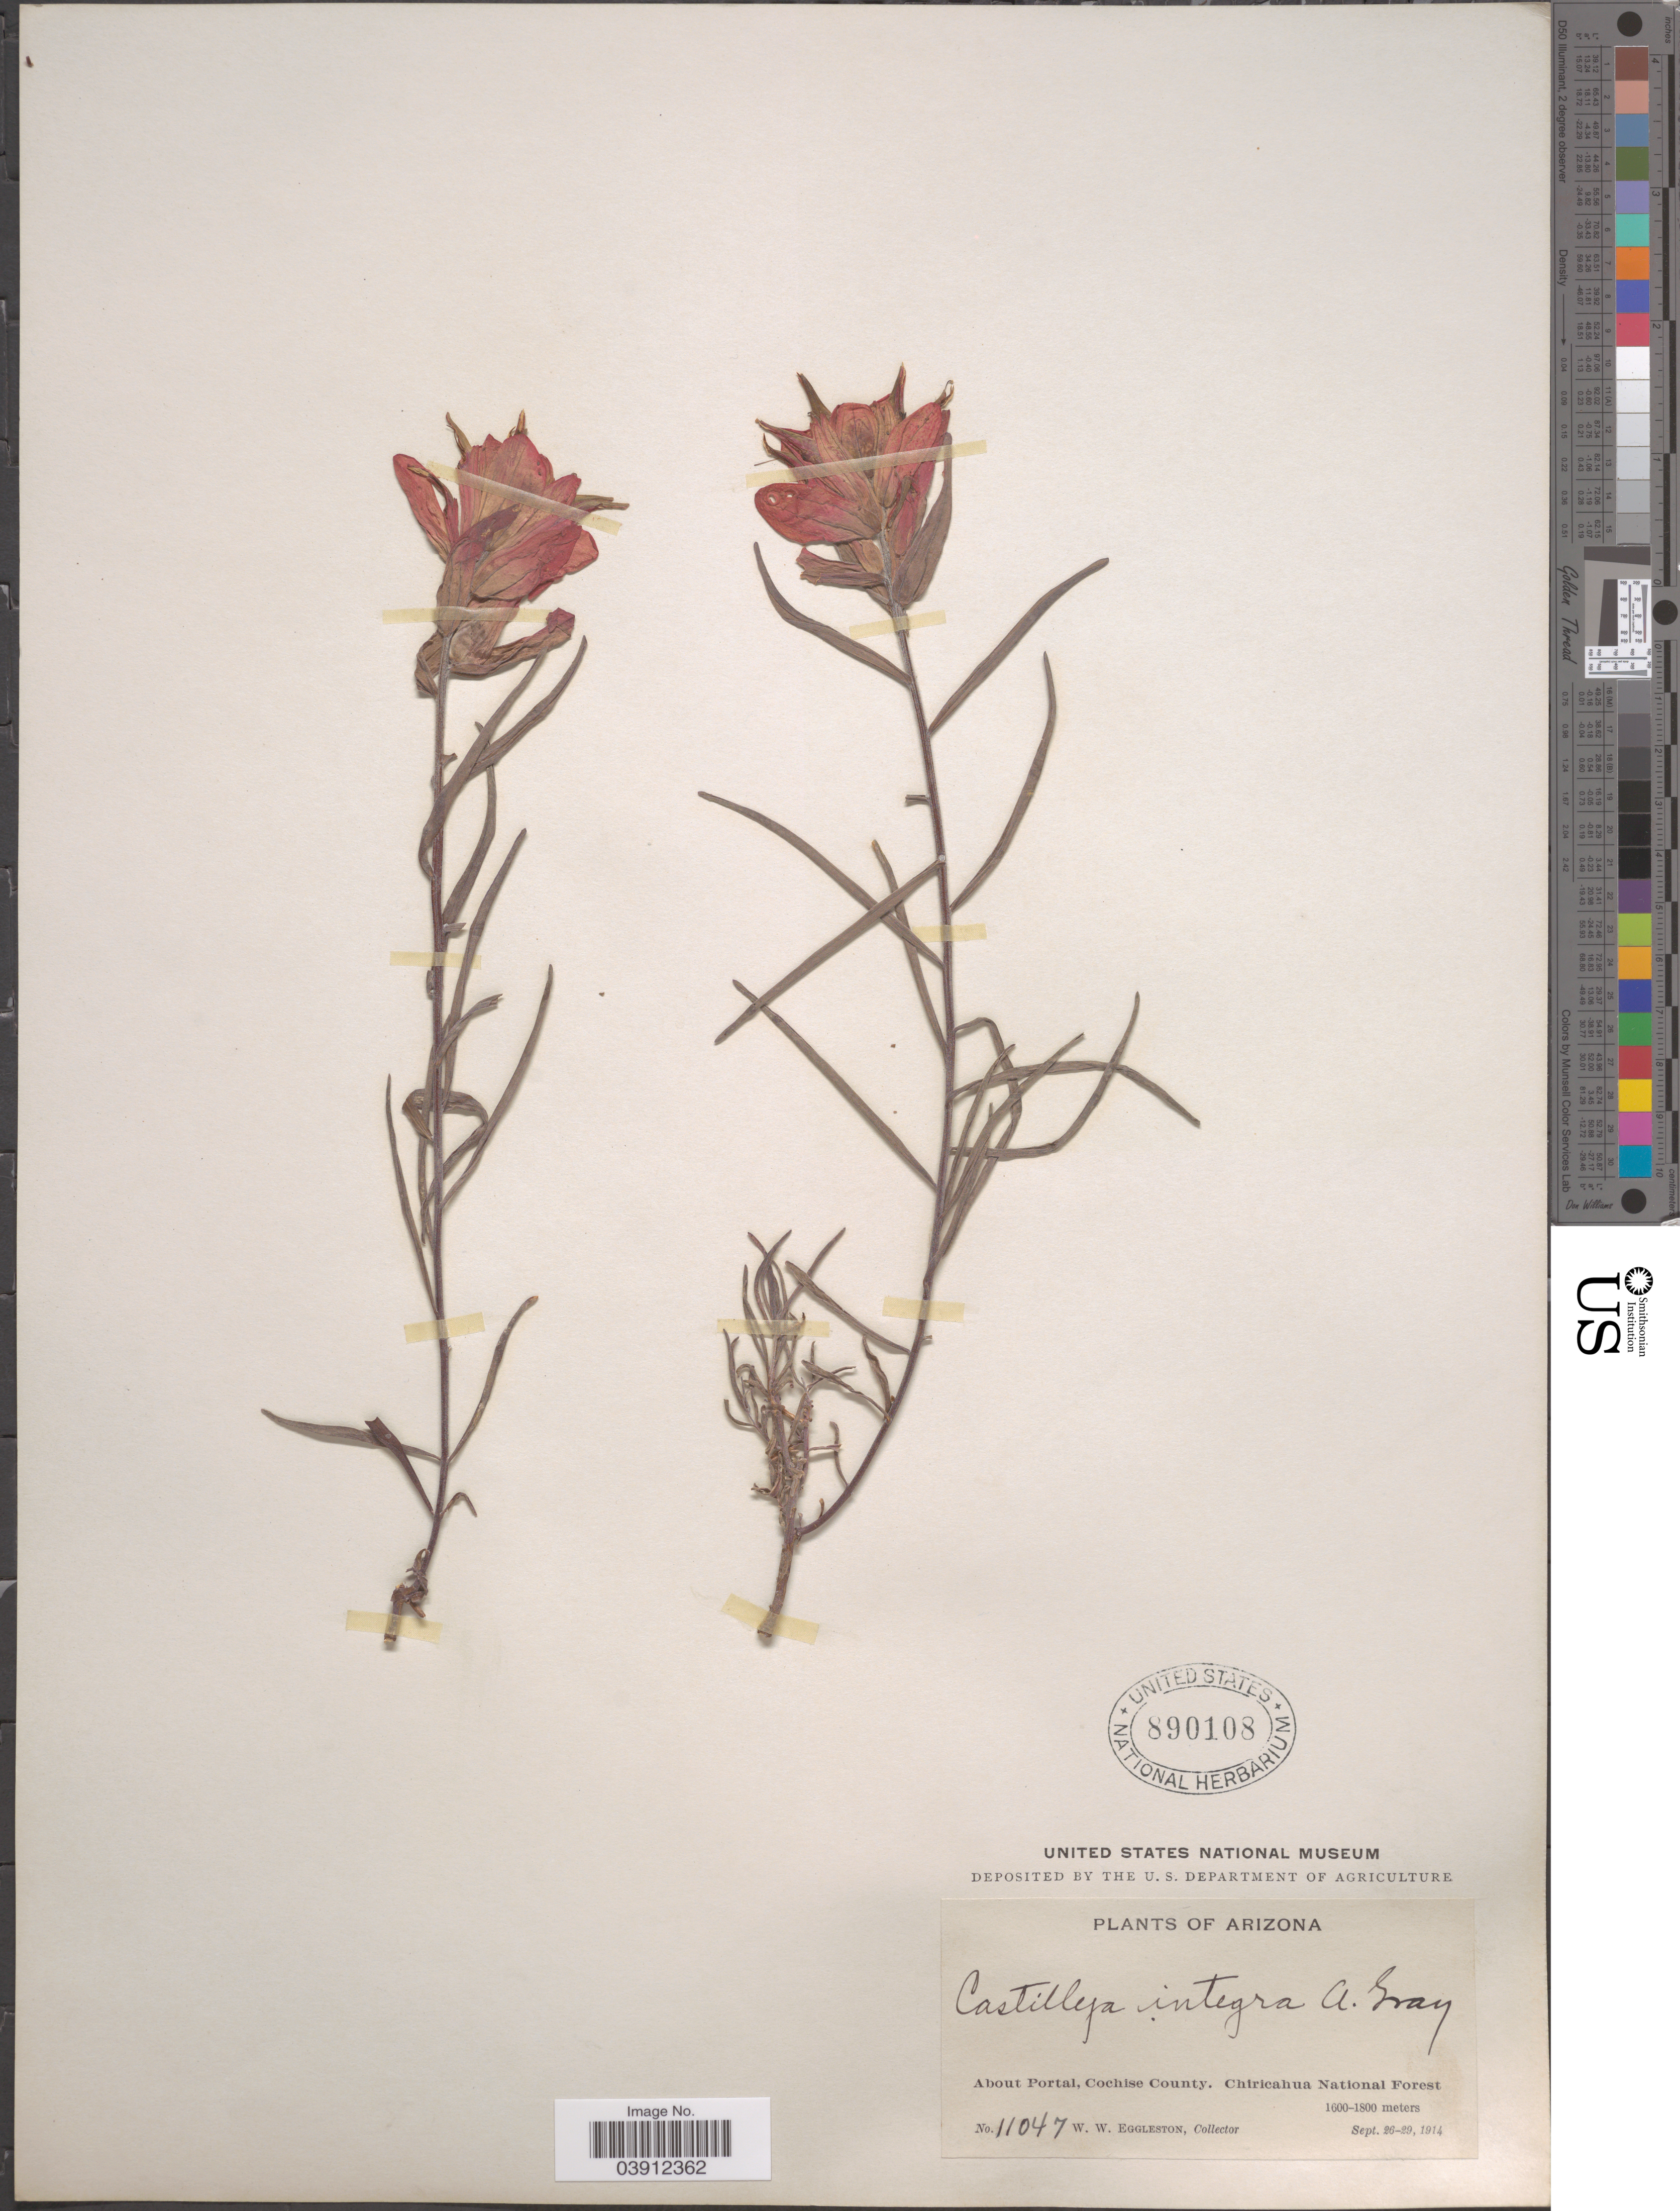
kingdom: Plantae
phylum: Tracheophyta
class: Magnoliopsida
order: Lamiales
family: Orobanchaceae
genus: Castilleja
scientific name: Castilleja integra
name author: A. Gray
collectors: W. W. Eggleston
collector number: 11047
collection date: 1914-09-26/1914-09-29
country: United States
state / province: Arizona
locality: About Portal, Cochise County, Chiricahua National Forest.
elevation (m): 1600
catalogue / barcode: US 890108